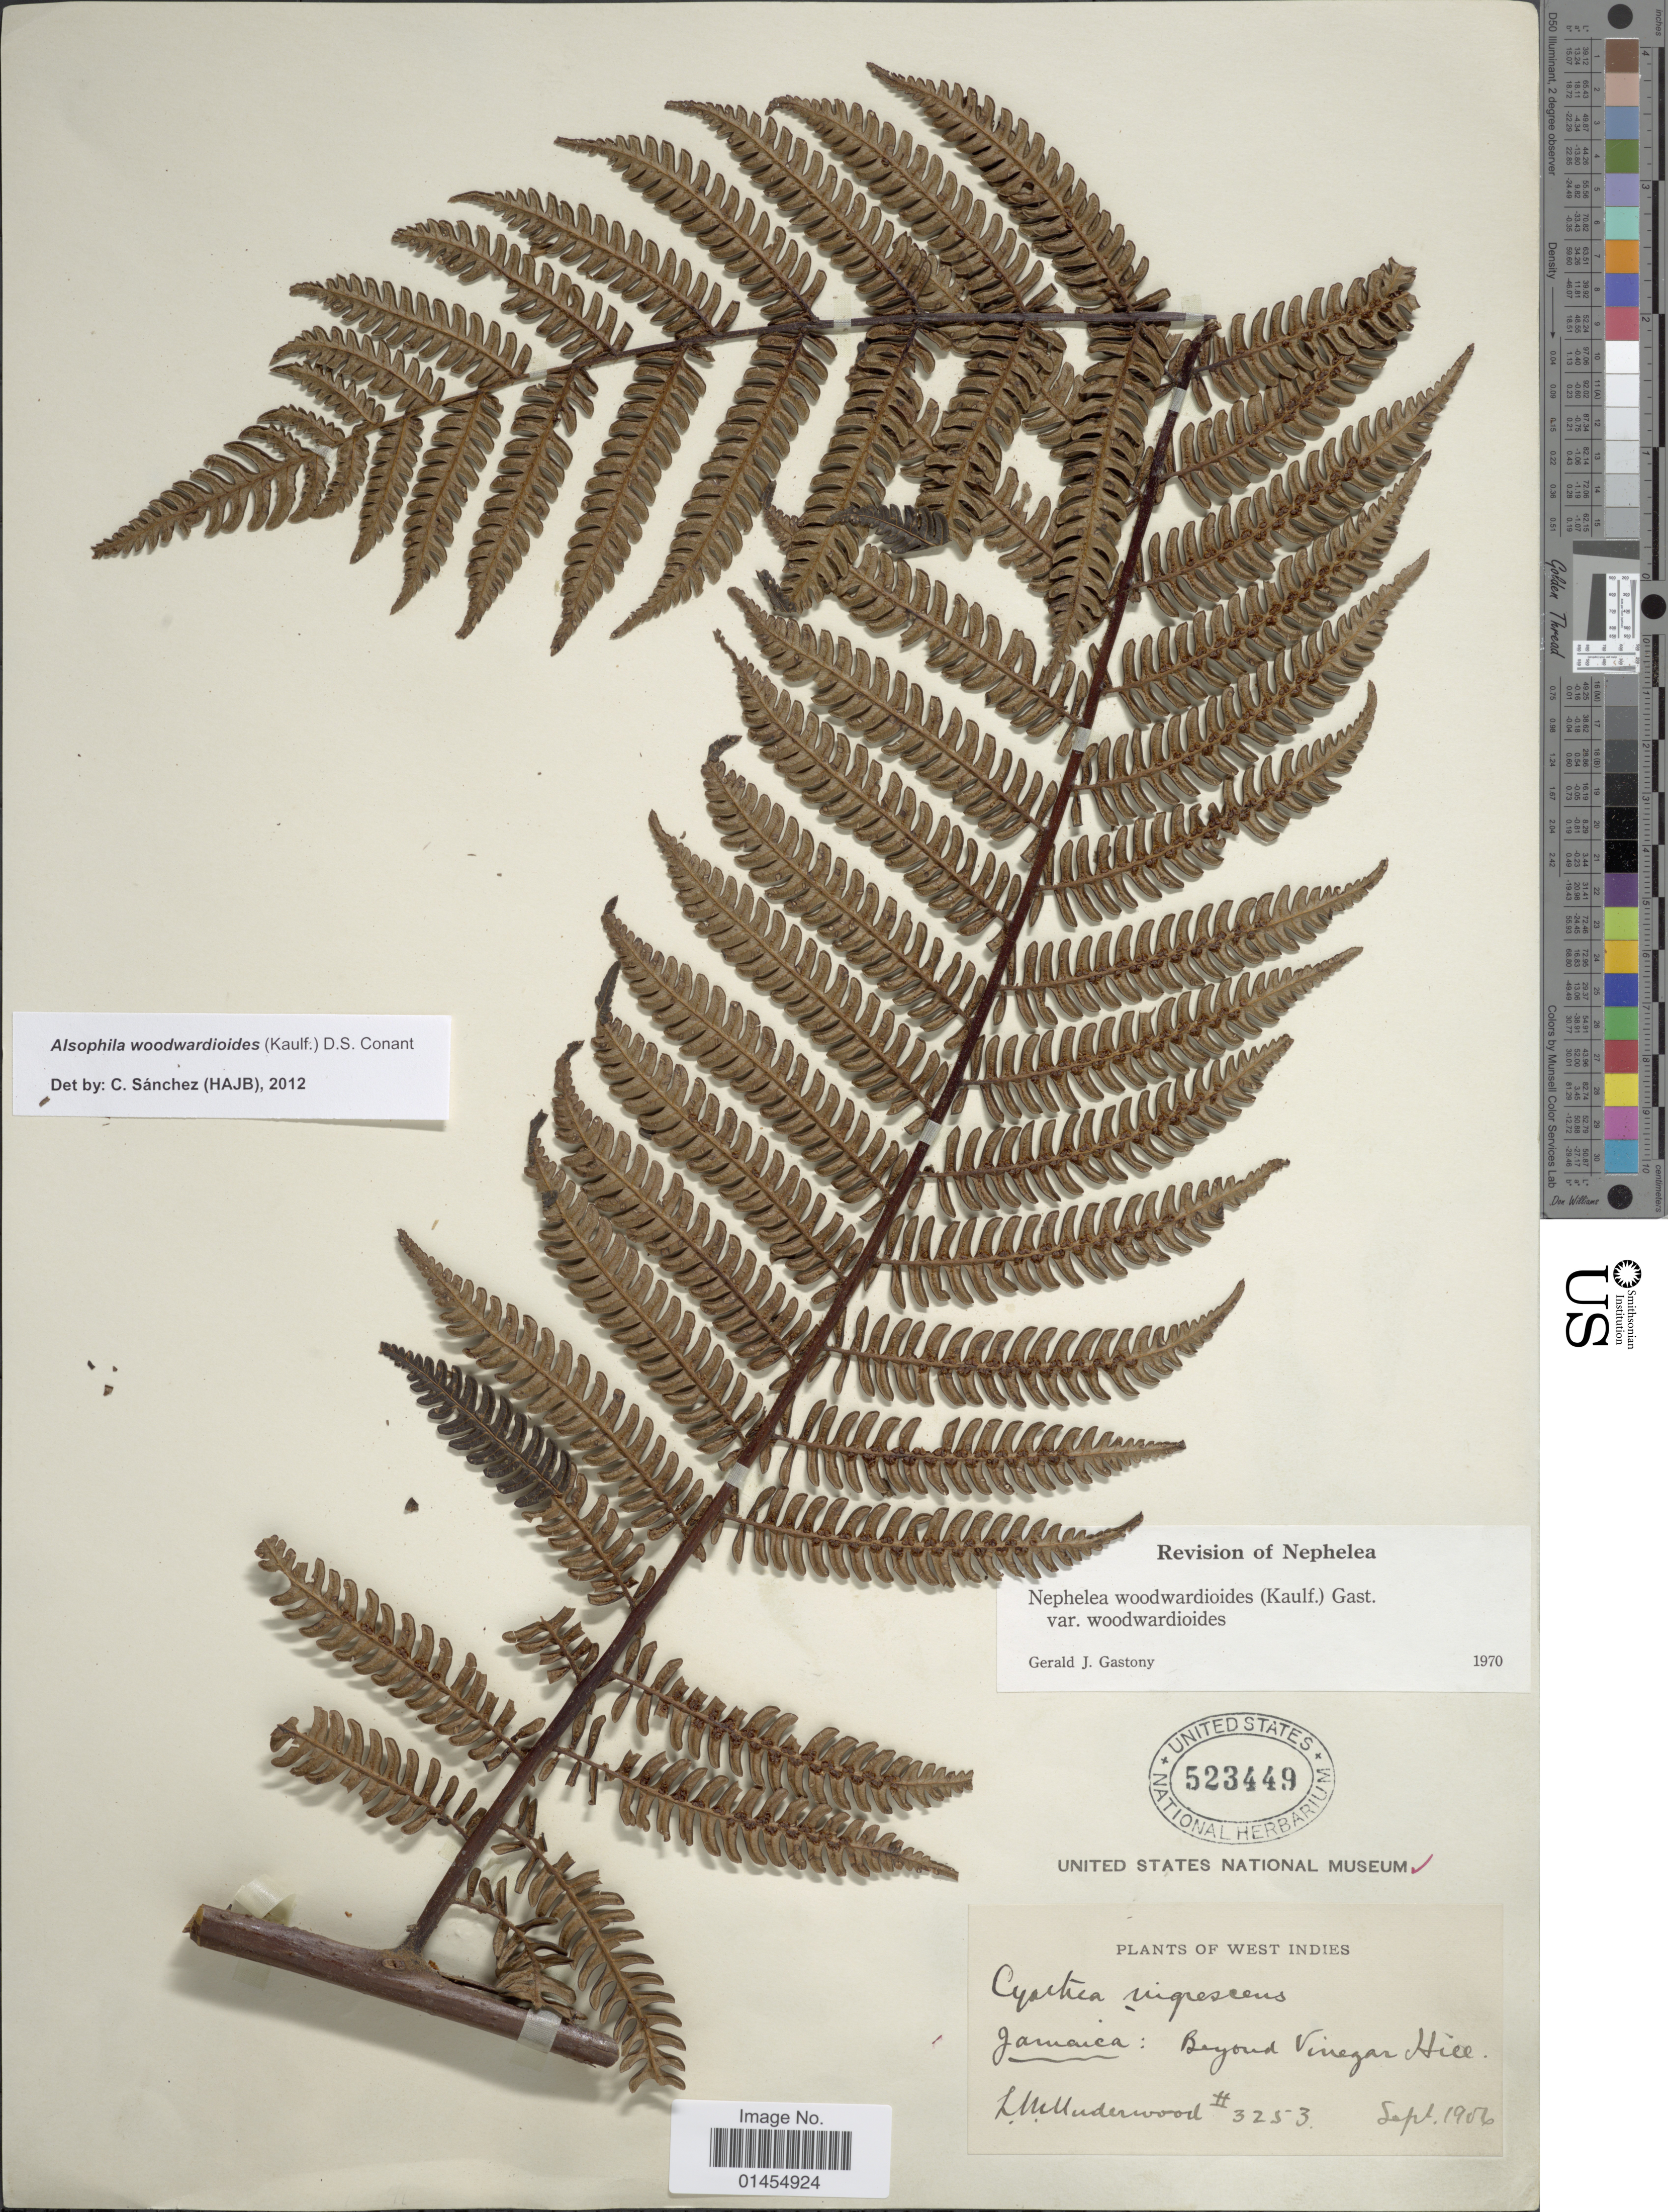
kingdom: Plantae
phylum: Tracheophyta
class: Polypodiopsida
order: Cyatheales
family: Cyatheaceae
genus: Alsophila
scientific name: Alsophila woodwardioides var. woodwardioides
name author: (Kaulf.) D.S. Conant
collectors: L. M. Underwood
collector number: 3253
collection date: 1906-09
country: Jamaica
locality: Beyond Vinegar Hill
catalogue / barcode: US 523449